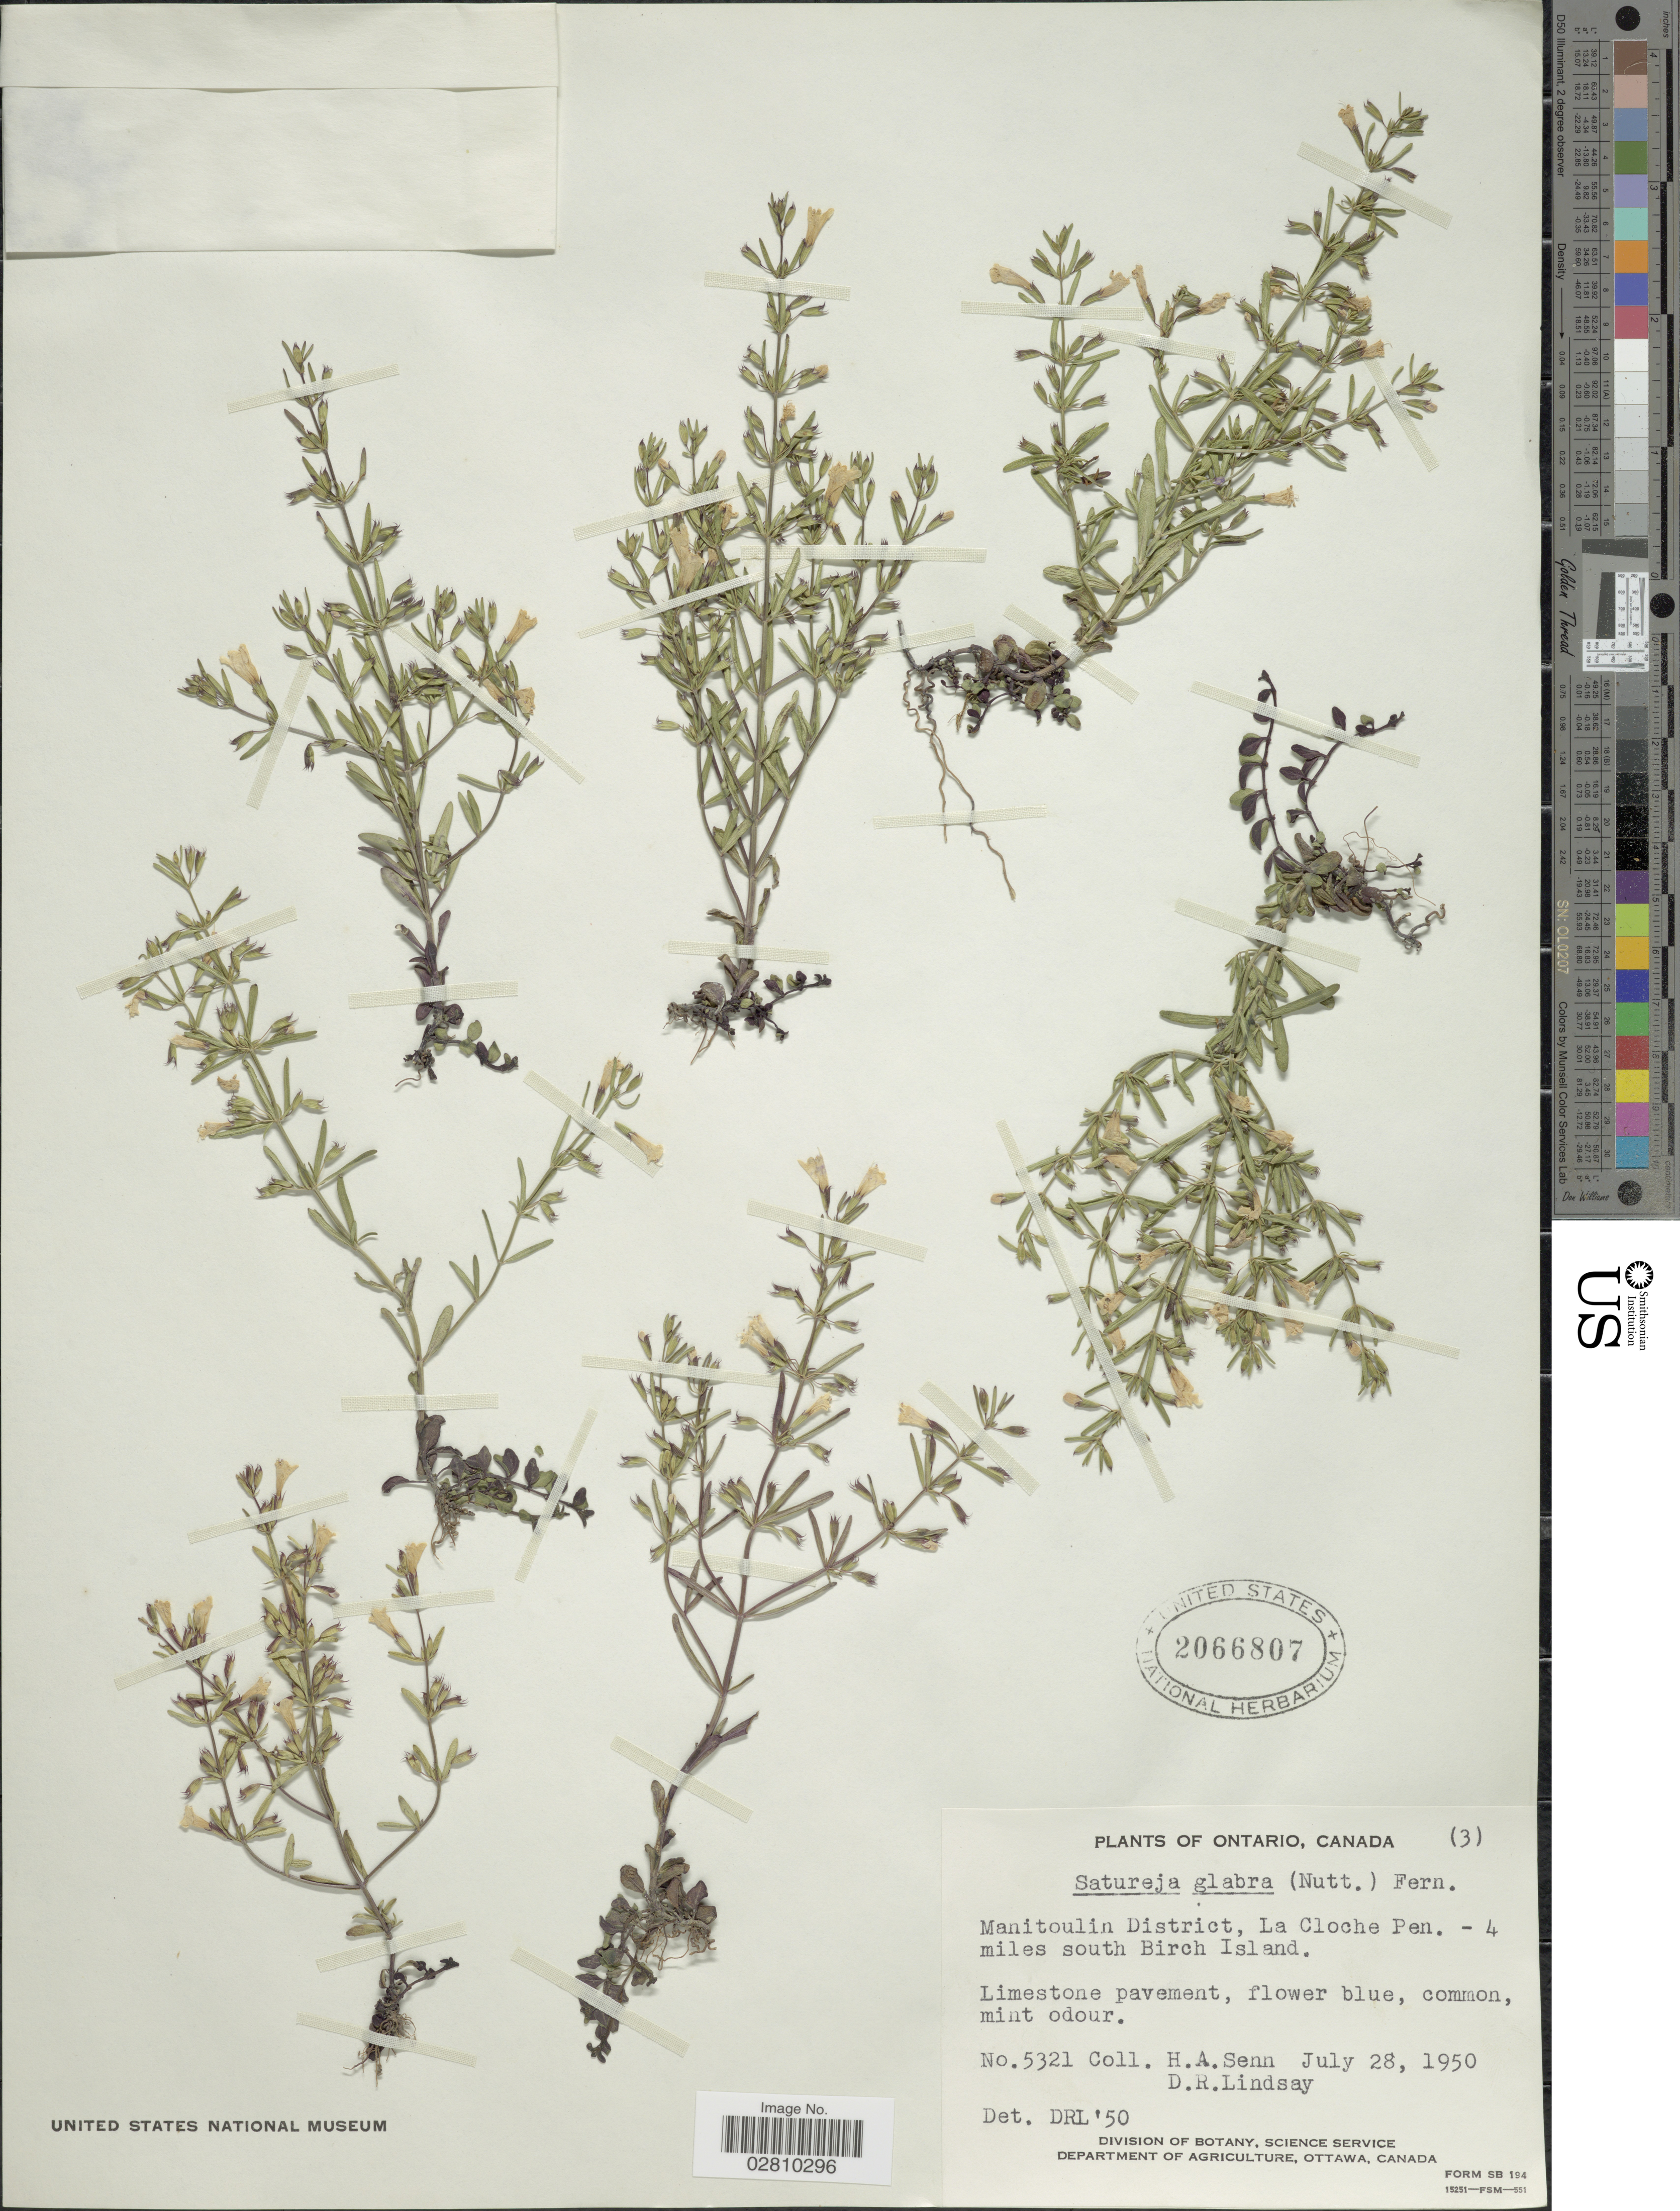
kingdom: Plantae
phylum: Tracheophyta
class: Magnoliopsida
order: Lamiales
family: Lamiaceae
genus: Clinopodium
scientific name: Clinopodium glabrum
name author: (Nutt.) Kuntze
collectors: H. Senn & D. Lindsay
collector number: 5321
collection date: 1950-07-28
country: Canada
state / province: Ontario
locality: Manitoulin District, La Cloche Pen.- 4 miles south Birch Island.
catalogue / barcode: US 2066807